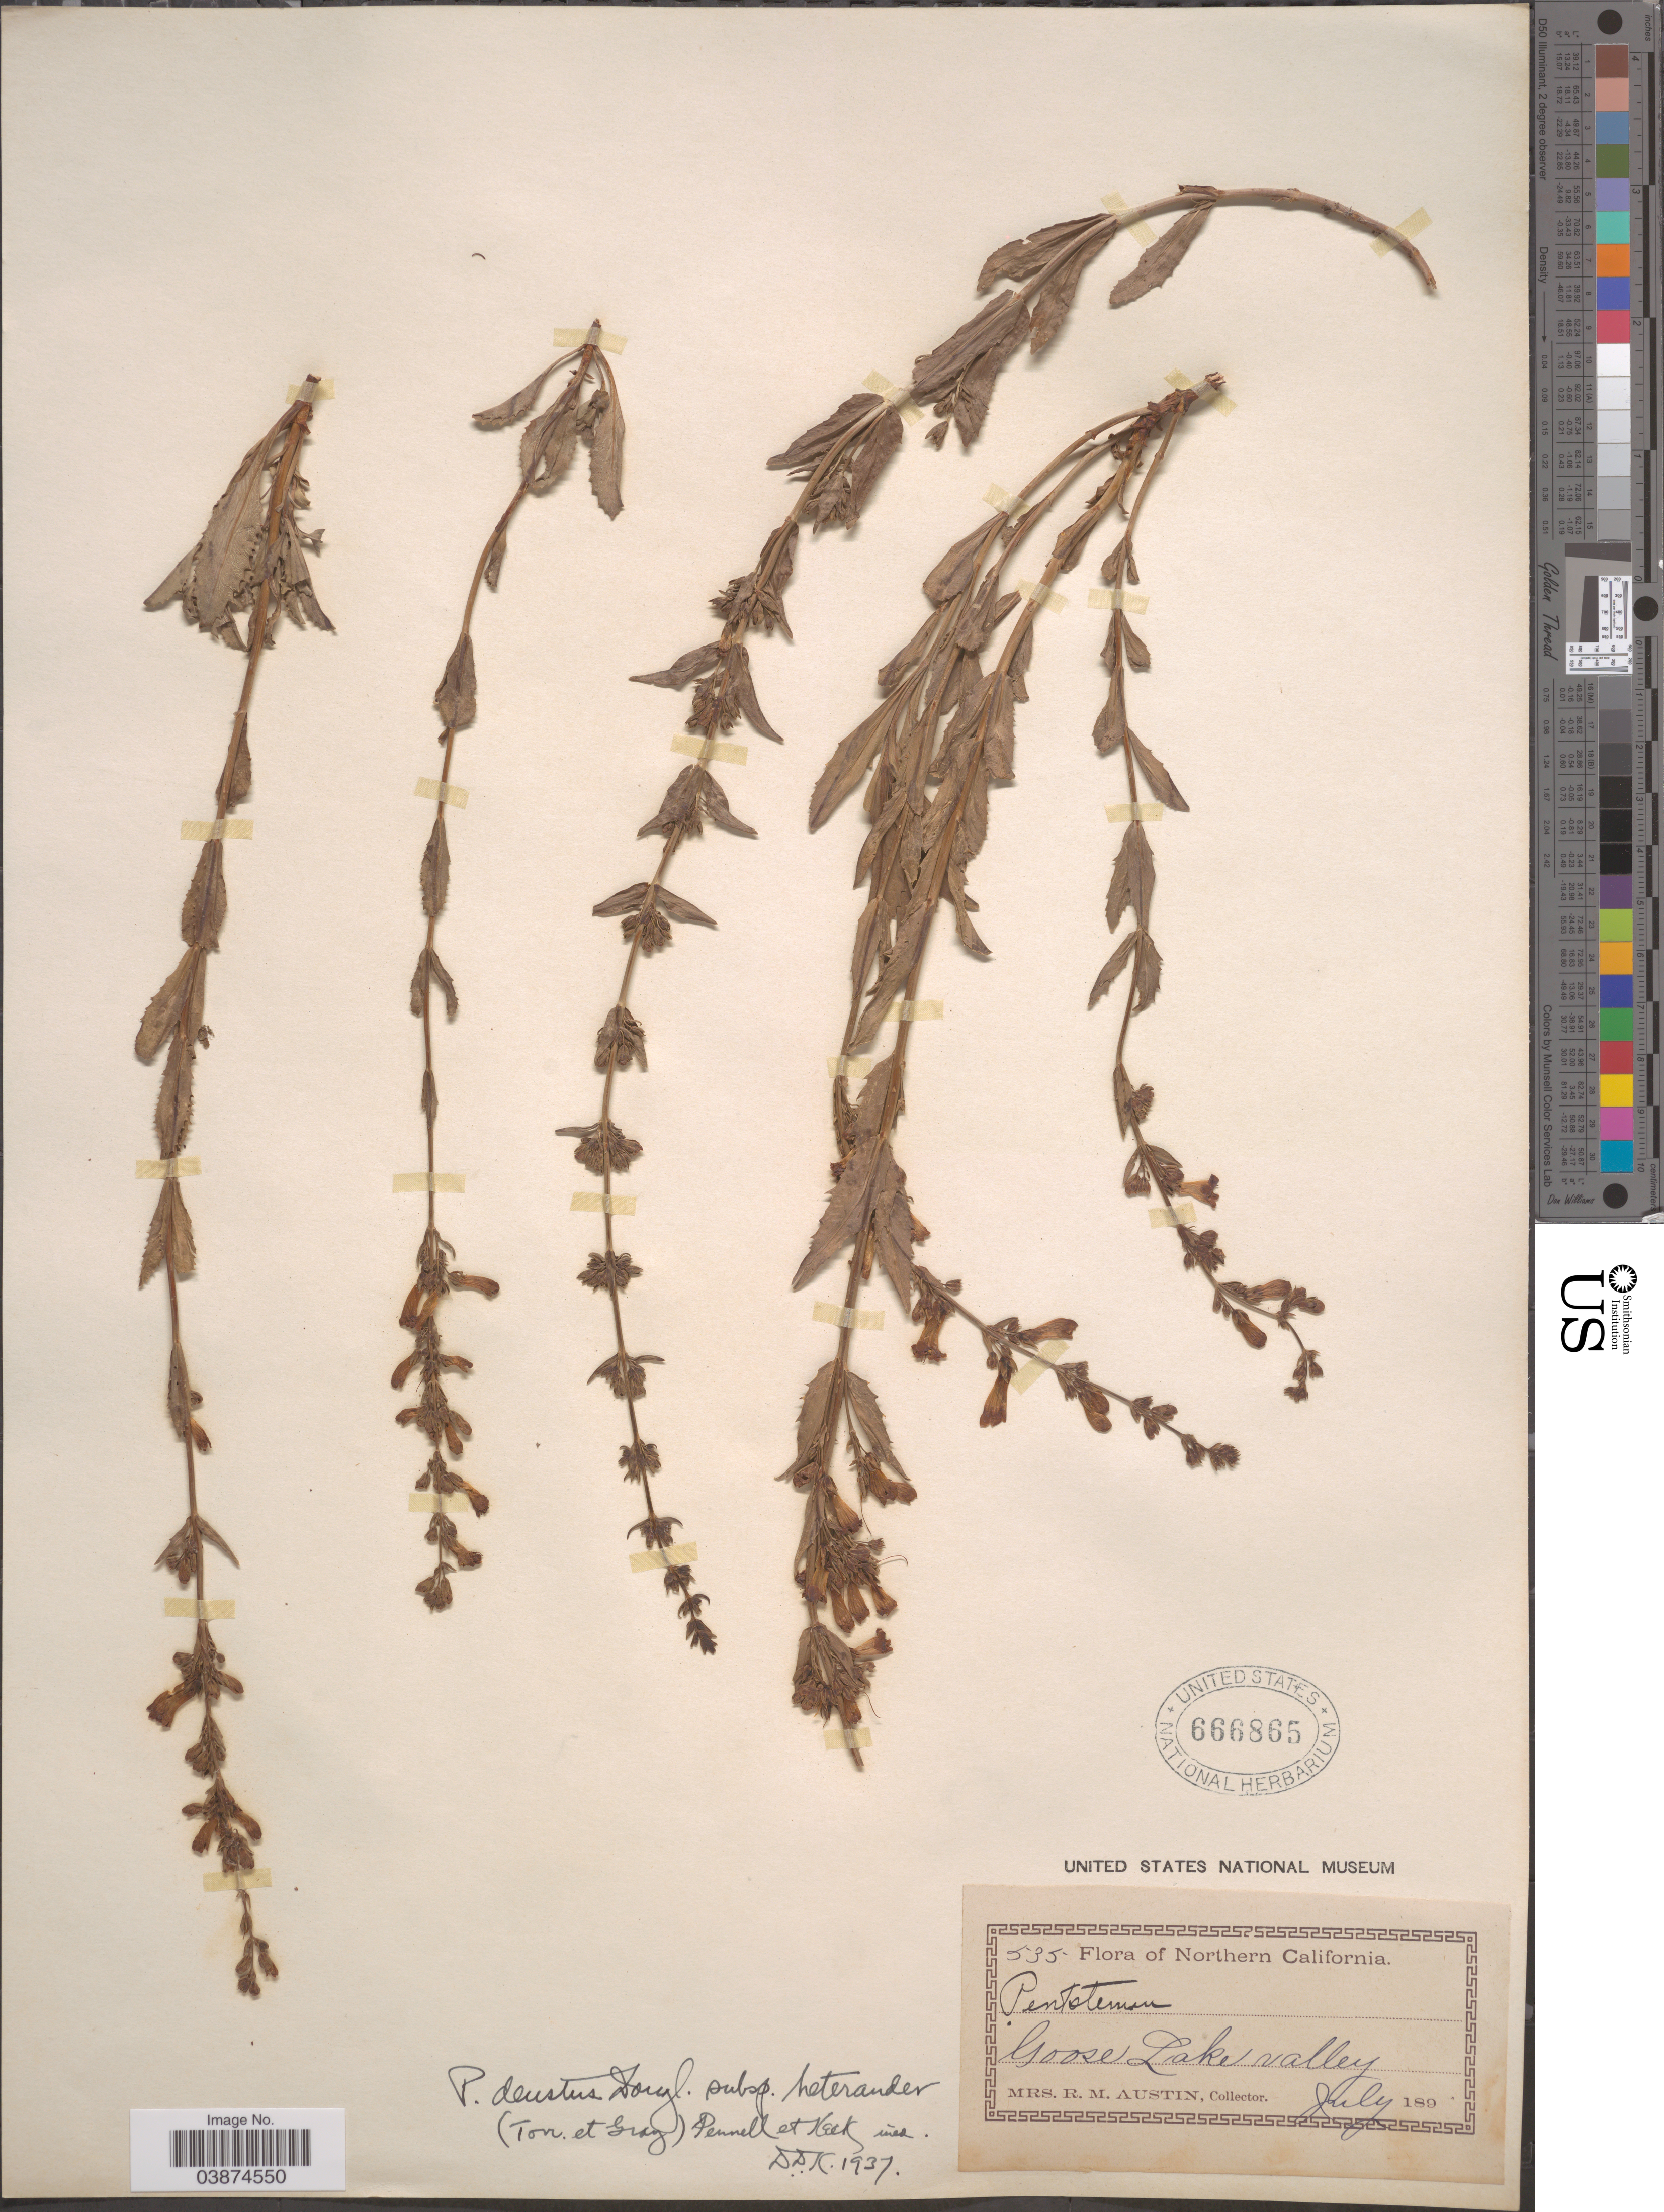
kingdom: Plantae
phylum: Tracheophyta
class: Magnoliopsida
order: Lamiales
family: Plantaginaceae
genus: Penstemon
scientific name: Penstemon deustus var. heterander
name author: (Torr. & A. Gray) Cronquist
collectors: R. Austin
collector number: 535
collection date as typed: July 189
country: United States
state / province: California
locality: Northern California. Goose Lake valley.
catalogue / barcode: US 666865